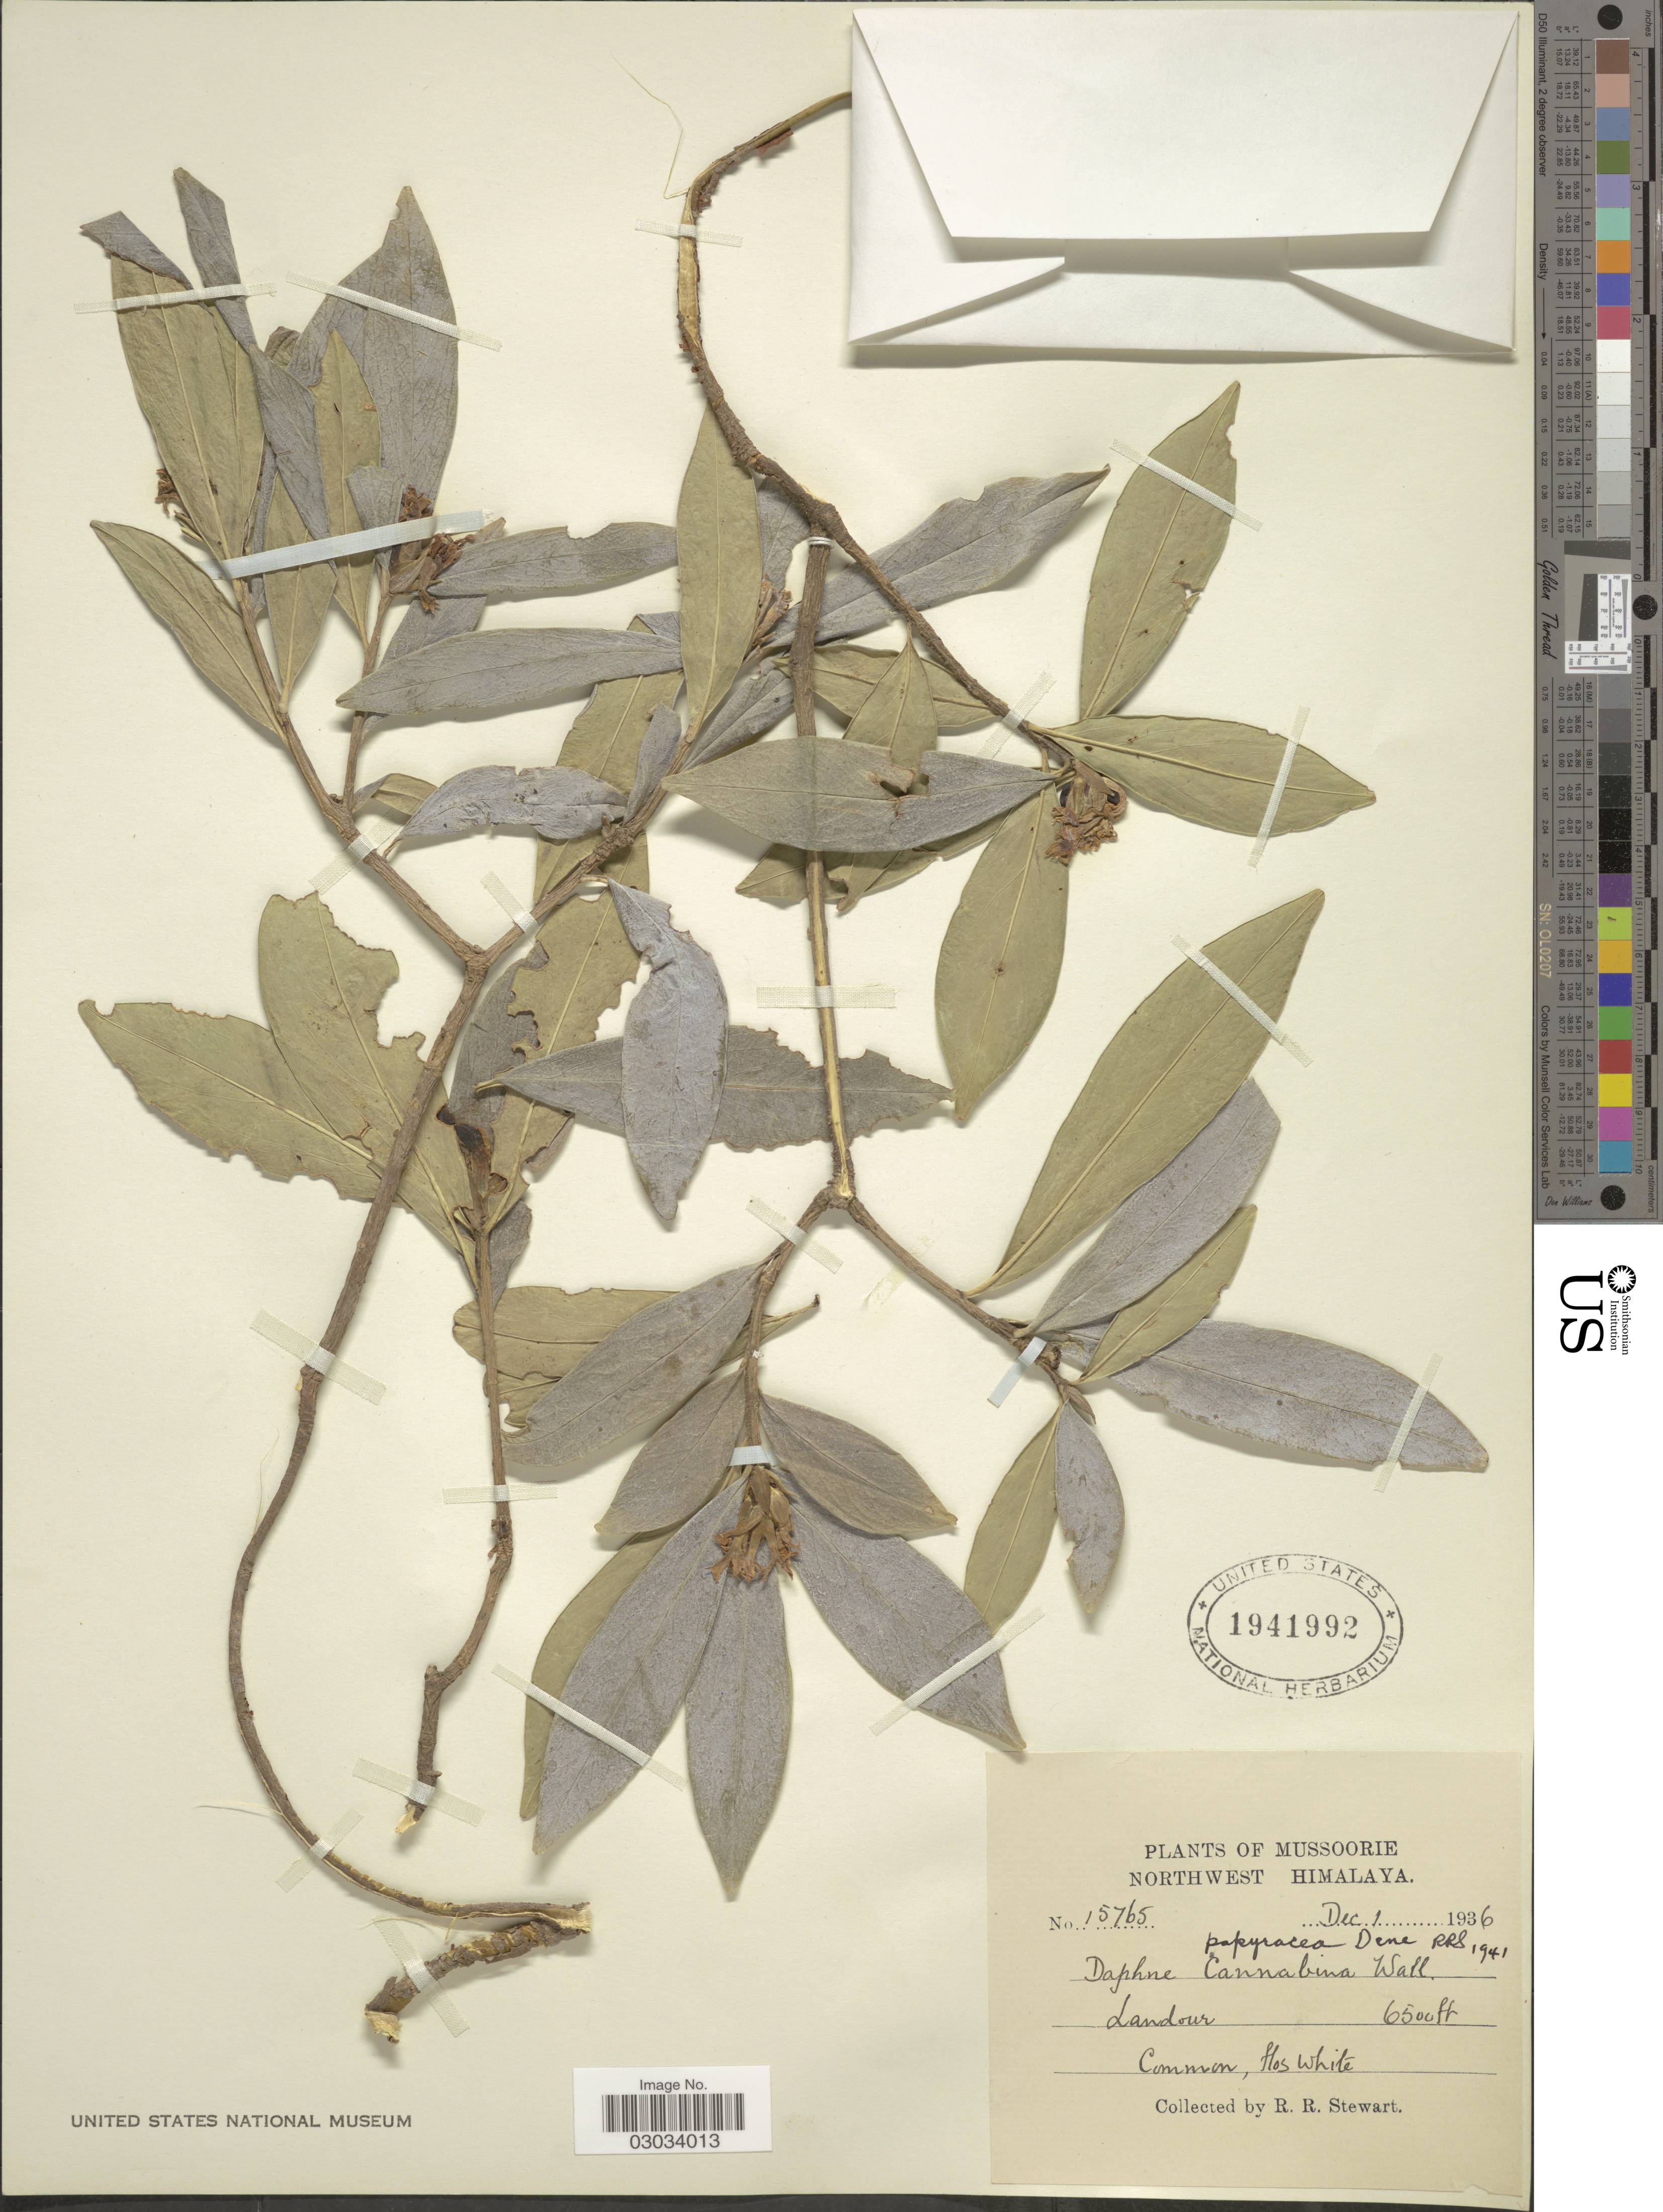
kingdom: Plantae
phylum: Tracheophyta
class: Magnoliopsida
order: Malvales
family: Thymelaeaceae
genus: Daphne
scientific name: Daphne papyracea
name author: Wall. ex Steud.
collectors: R. Stewart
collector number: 15765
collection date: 1936-12-01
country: India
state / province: Uttarakhand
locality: Mussoorie. Northwest Himalaya. Landour.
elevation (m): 1981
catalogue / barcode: US 1941992